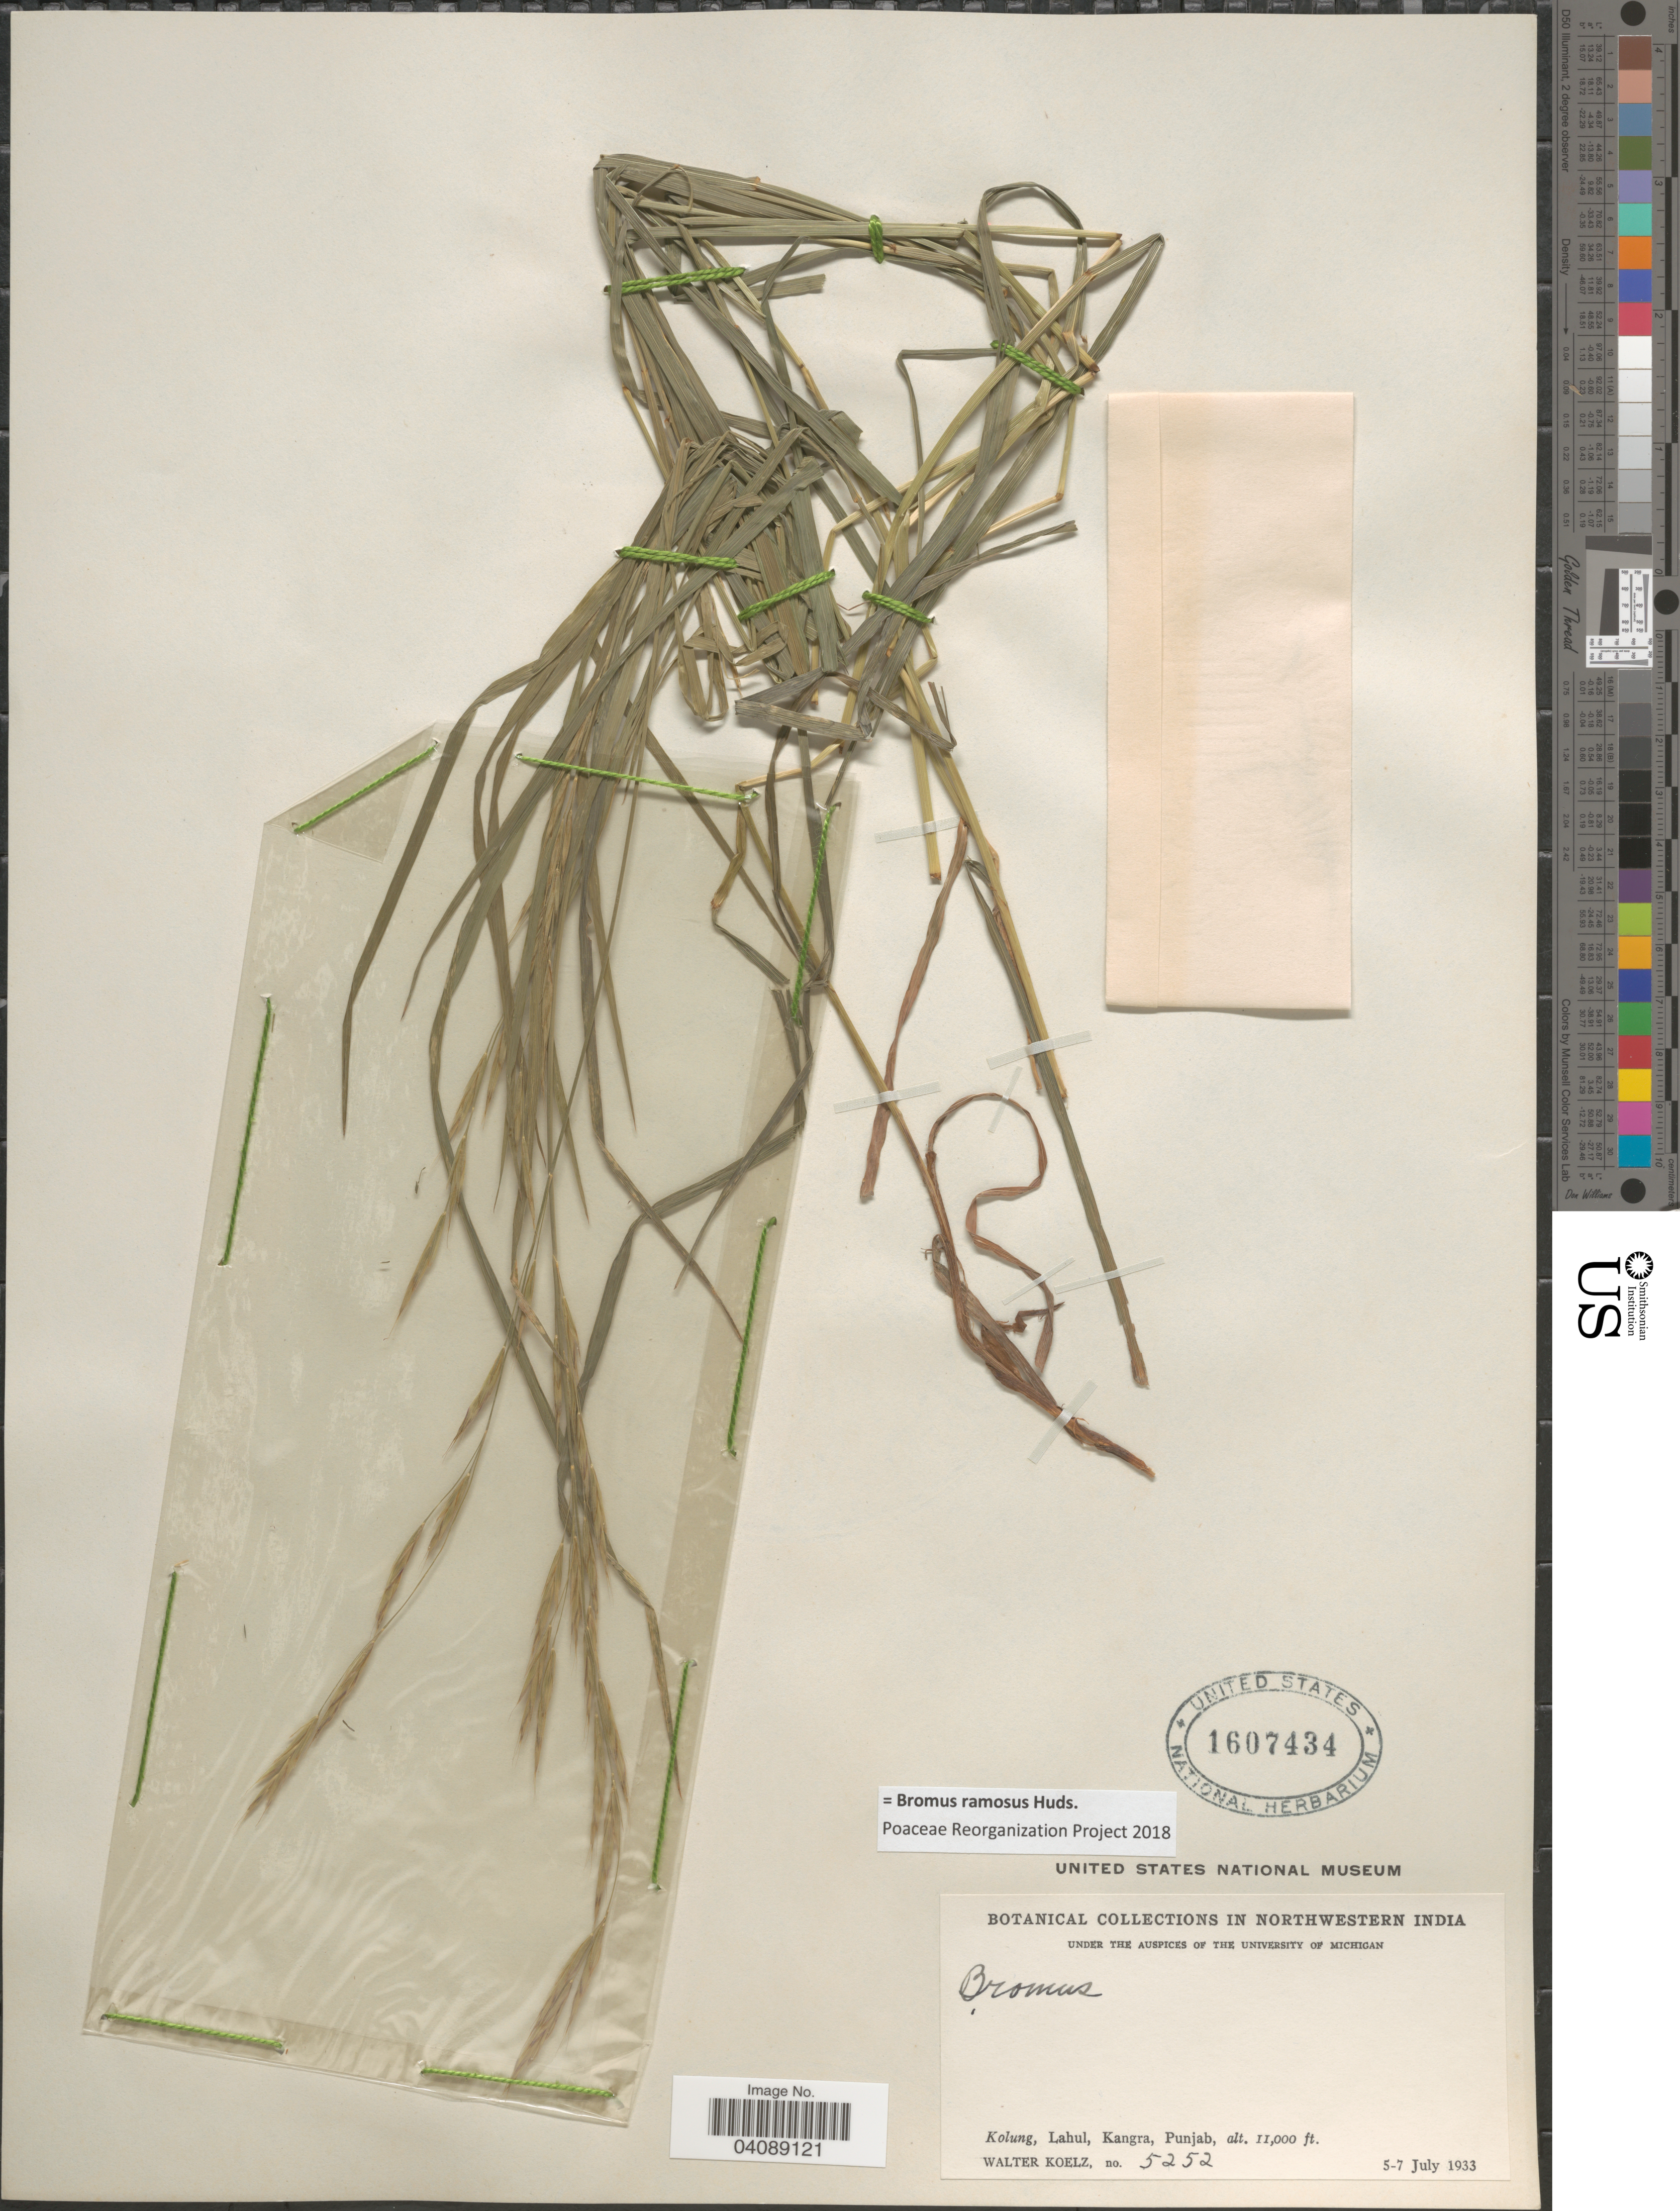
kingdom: Plantae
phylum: Tracheophyta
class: Liliopsida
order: Poales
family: Poaceae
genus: Bromus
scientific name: Bromus ramosus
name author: Huds.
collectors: W. N. Koelz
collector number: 5252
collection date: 1933-07-05/1933-07-07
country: India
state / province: Punjab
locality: In Northwestern India. Kolung, Lahul, Kangra.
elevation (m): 3353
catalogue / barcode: US 1607434